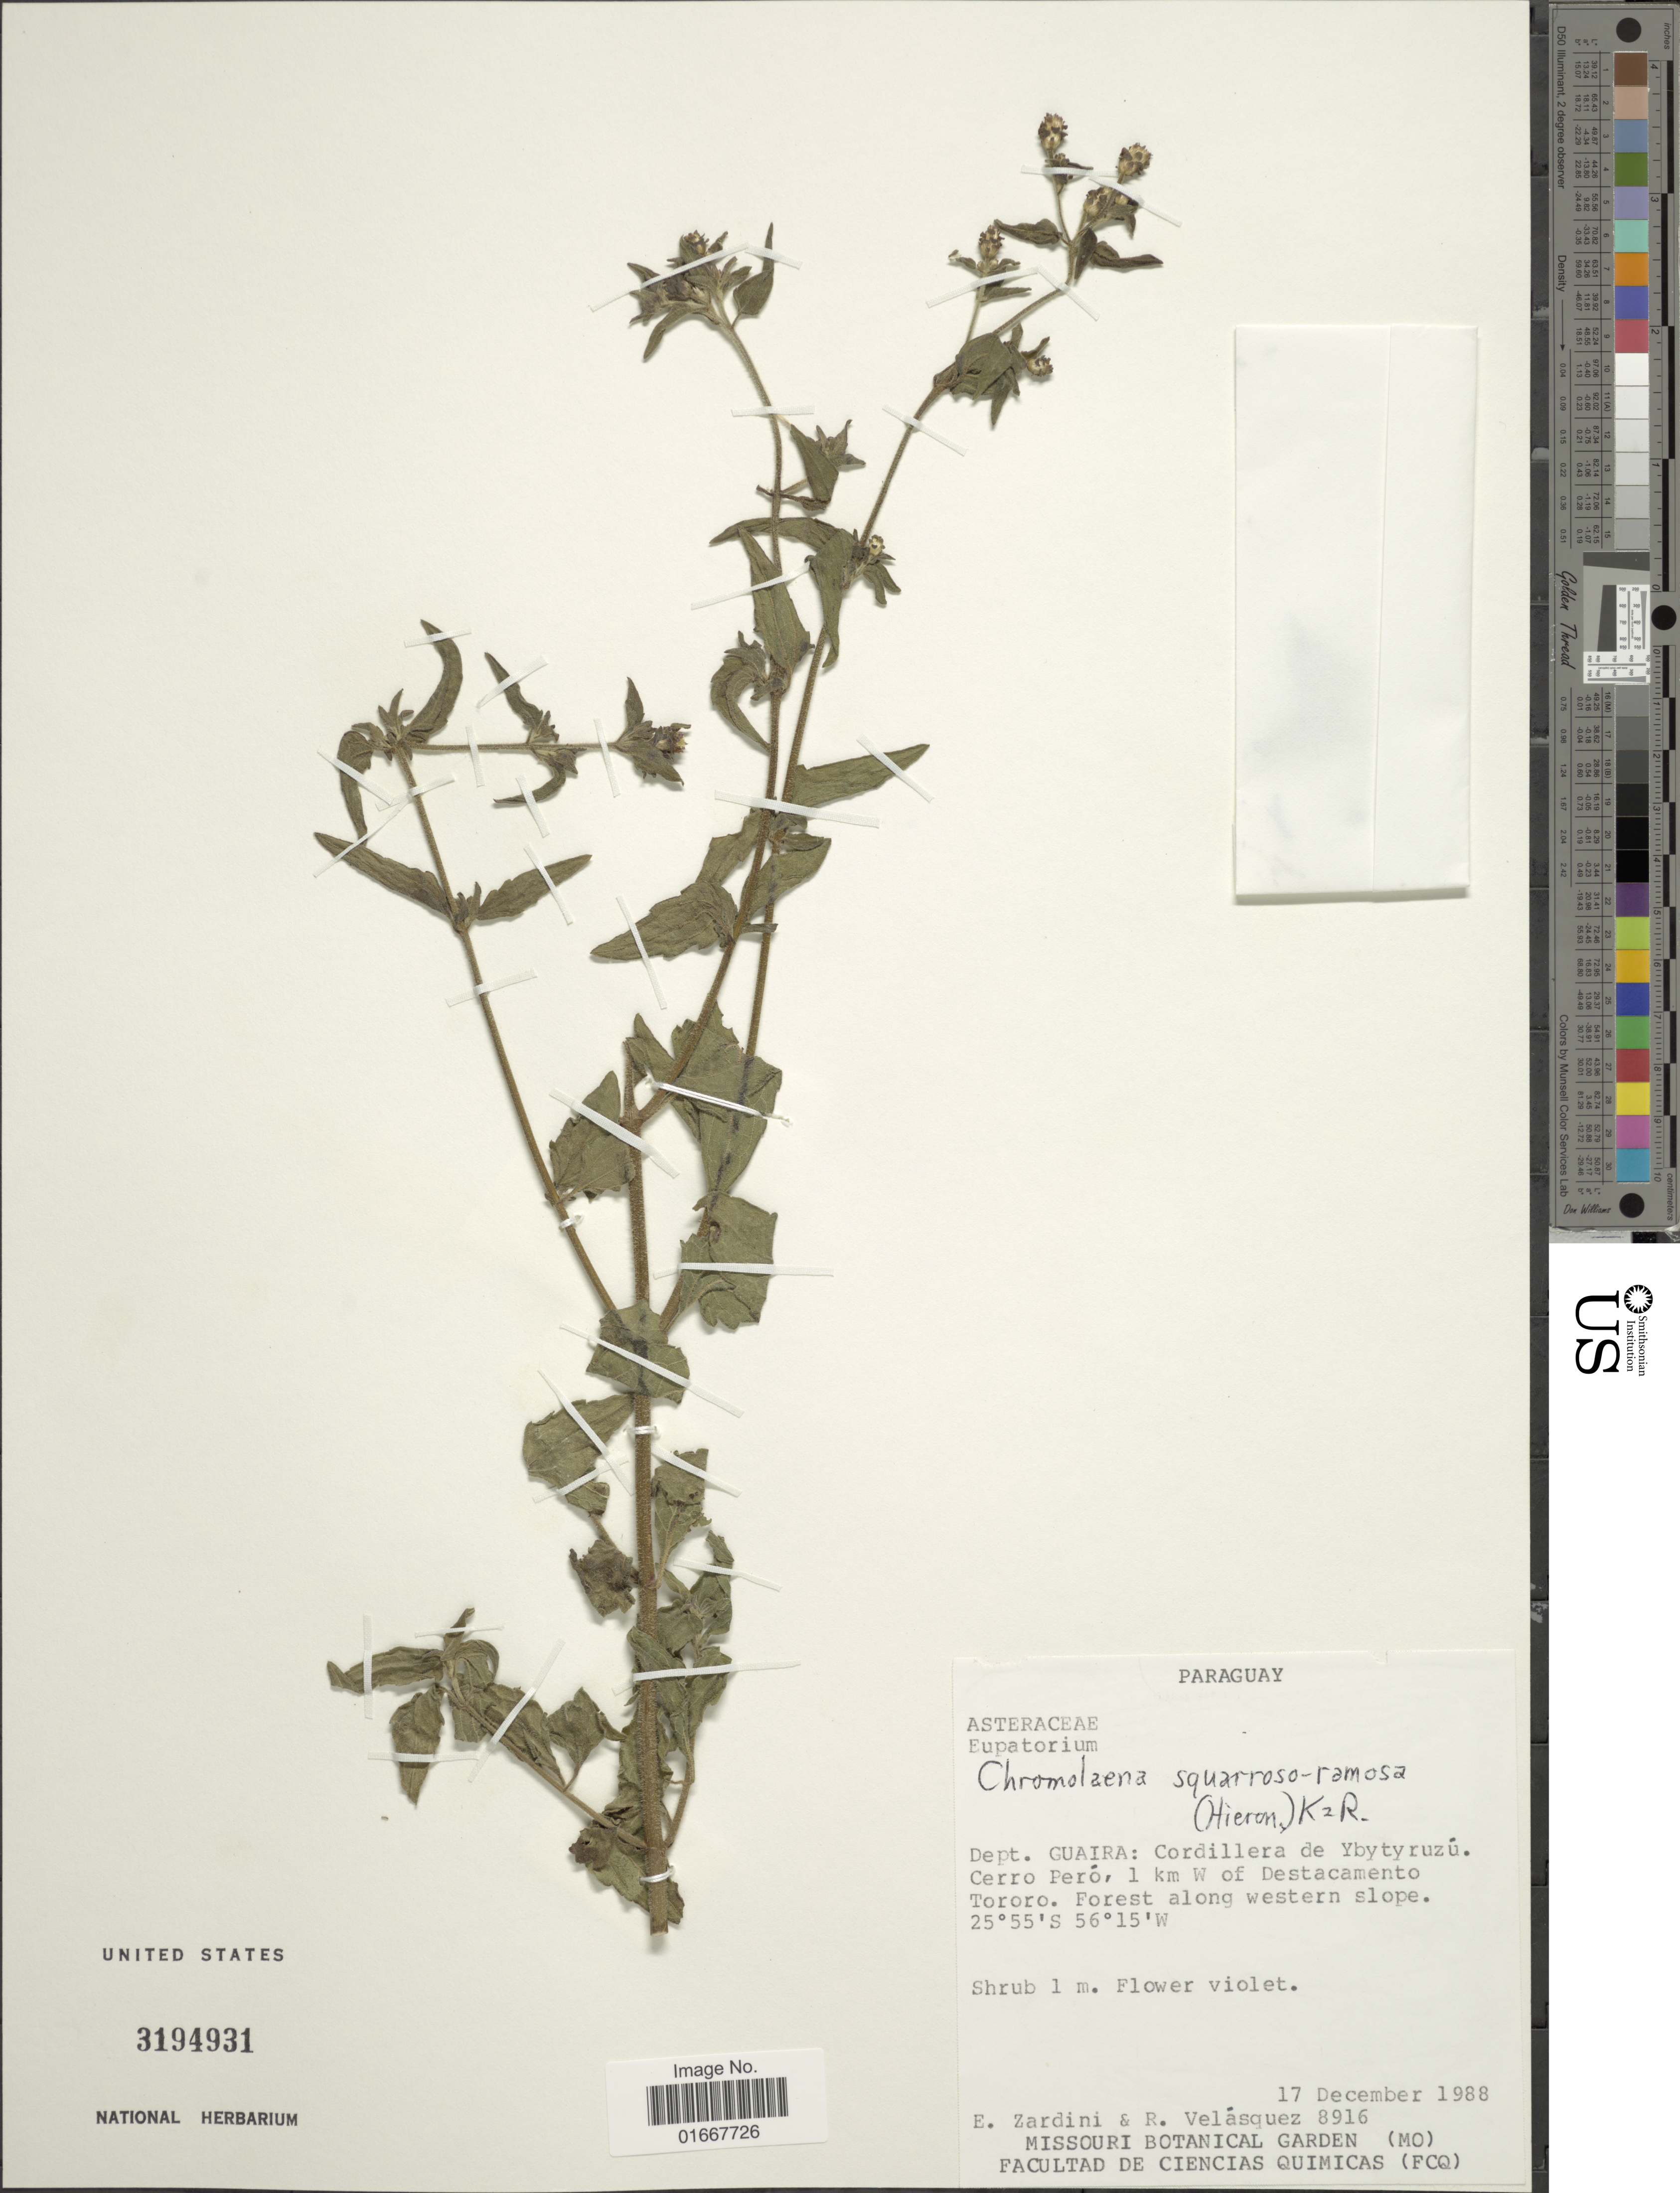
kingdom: Plantae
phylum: Tracheophyta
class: Magnoliopsida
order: Asterales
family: Asteraceae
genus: Chromolaena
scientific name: Chromolaena squarroso-ramosa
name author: (Hieron.) R.M. King & H. Rob.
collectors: E. M. Zardini & R. Velásquez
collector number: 8916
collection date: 1988-12-17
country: Paraguay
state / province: Guaira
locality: Cordillera de Ybytyruzú. Cerro Peró, 1 km W of Destacamento Tororo. Forest along western slope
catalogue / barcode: US 3194931